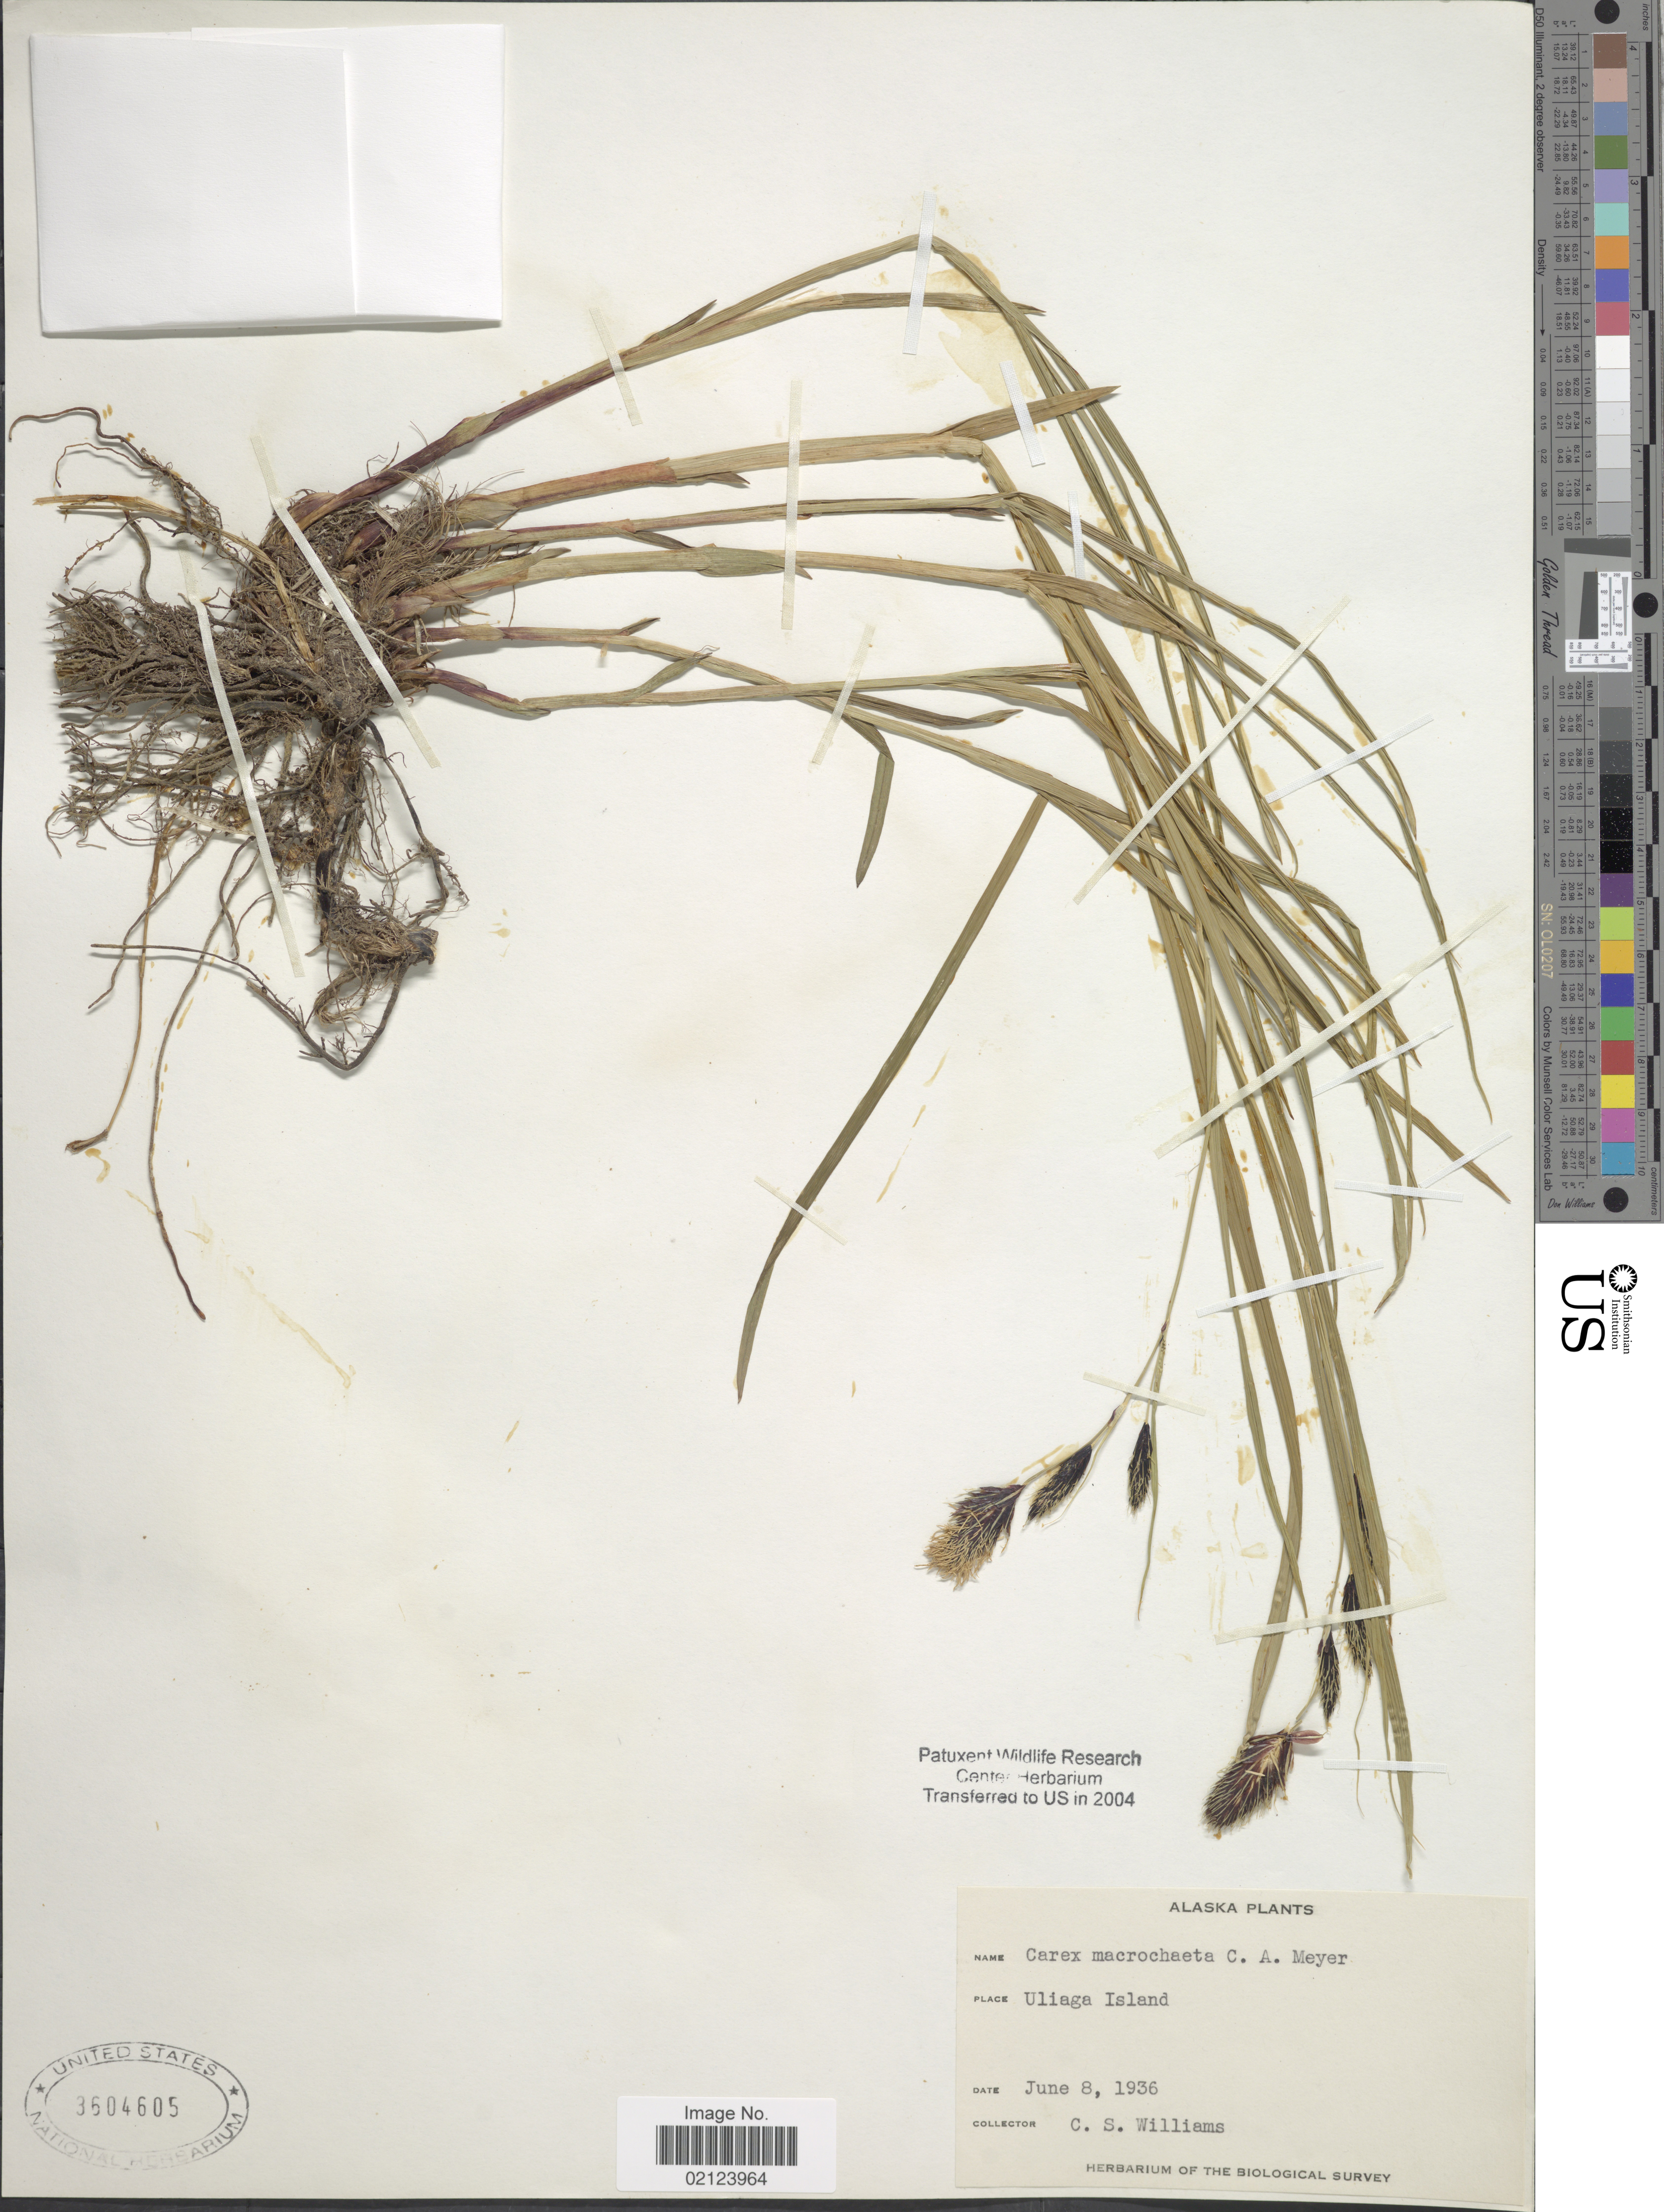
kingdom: Plantae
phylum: Tracheophyta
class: Liliopsida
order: Poales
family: Cyperaceae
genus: Carex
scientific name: Carex macrochaeta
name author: C.A. Mey.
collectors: C. Williams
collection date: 1936-06-08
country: United States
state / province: Alaska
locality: Uliaga Island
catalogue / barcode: US 3604605